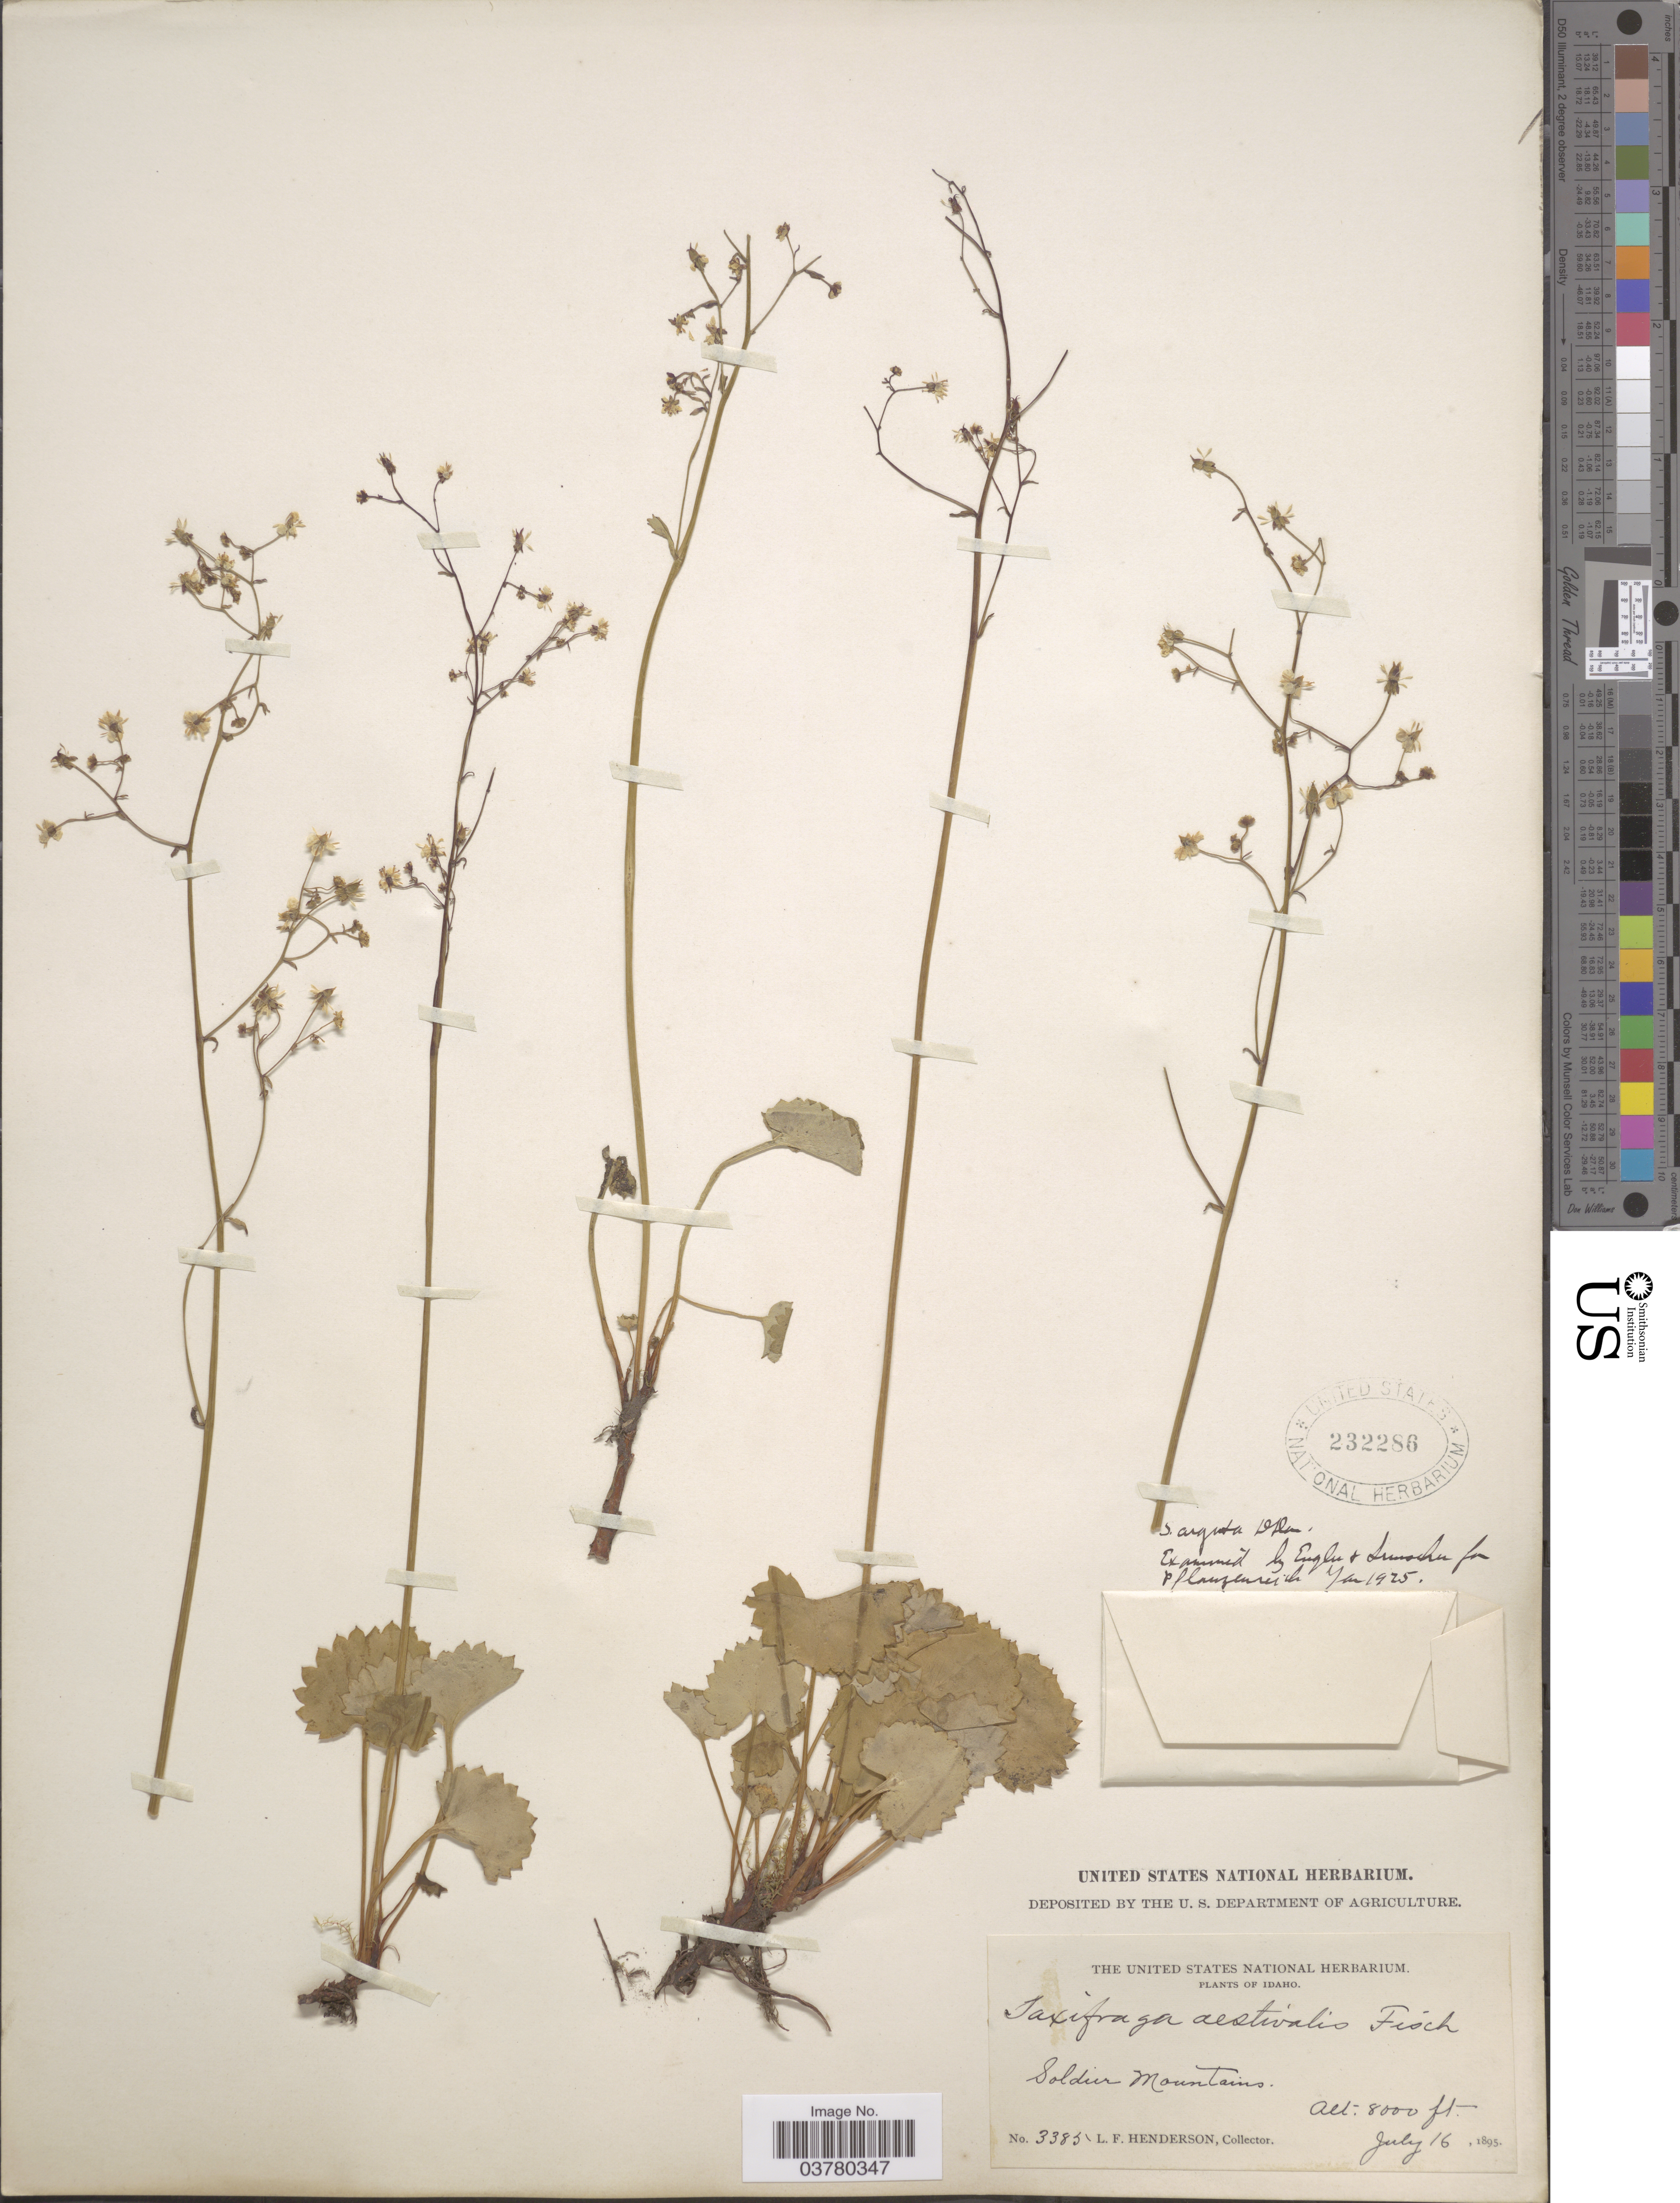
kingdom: Plantae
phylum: Tracheophyta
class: Magnoliopsida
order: Saxifragales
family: Saxifragaceae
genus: Micranthes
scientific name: Micranthes odontoloma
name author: (Piper) A. Heller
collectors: L. Henderson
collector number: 3385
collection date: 1895-07-16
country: United States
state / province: Idaho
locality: Soldier Mountains.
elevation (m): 2438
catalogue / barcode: US 232286